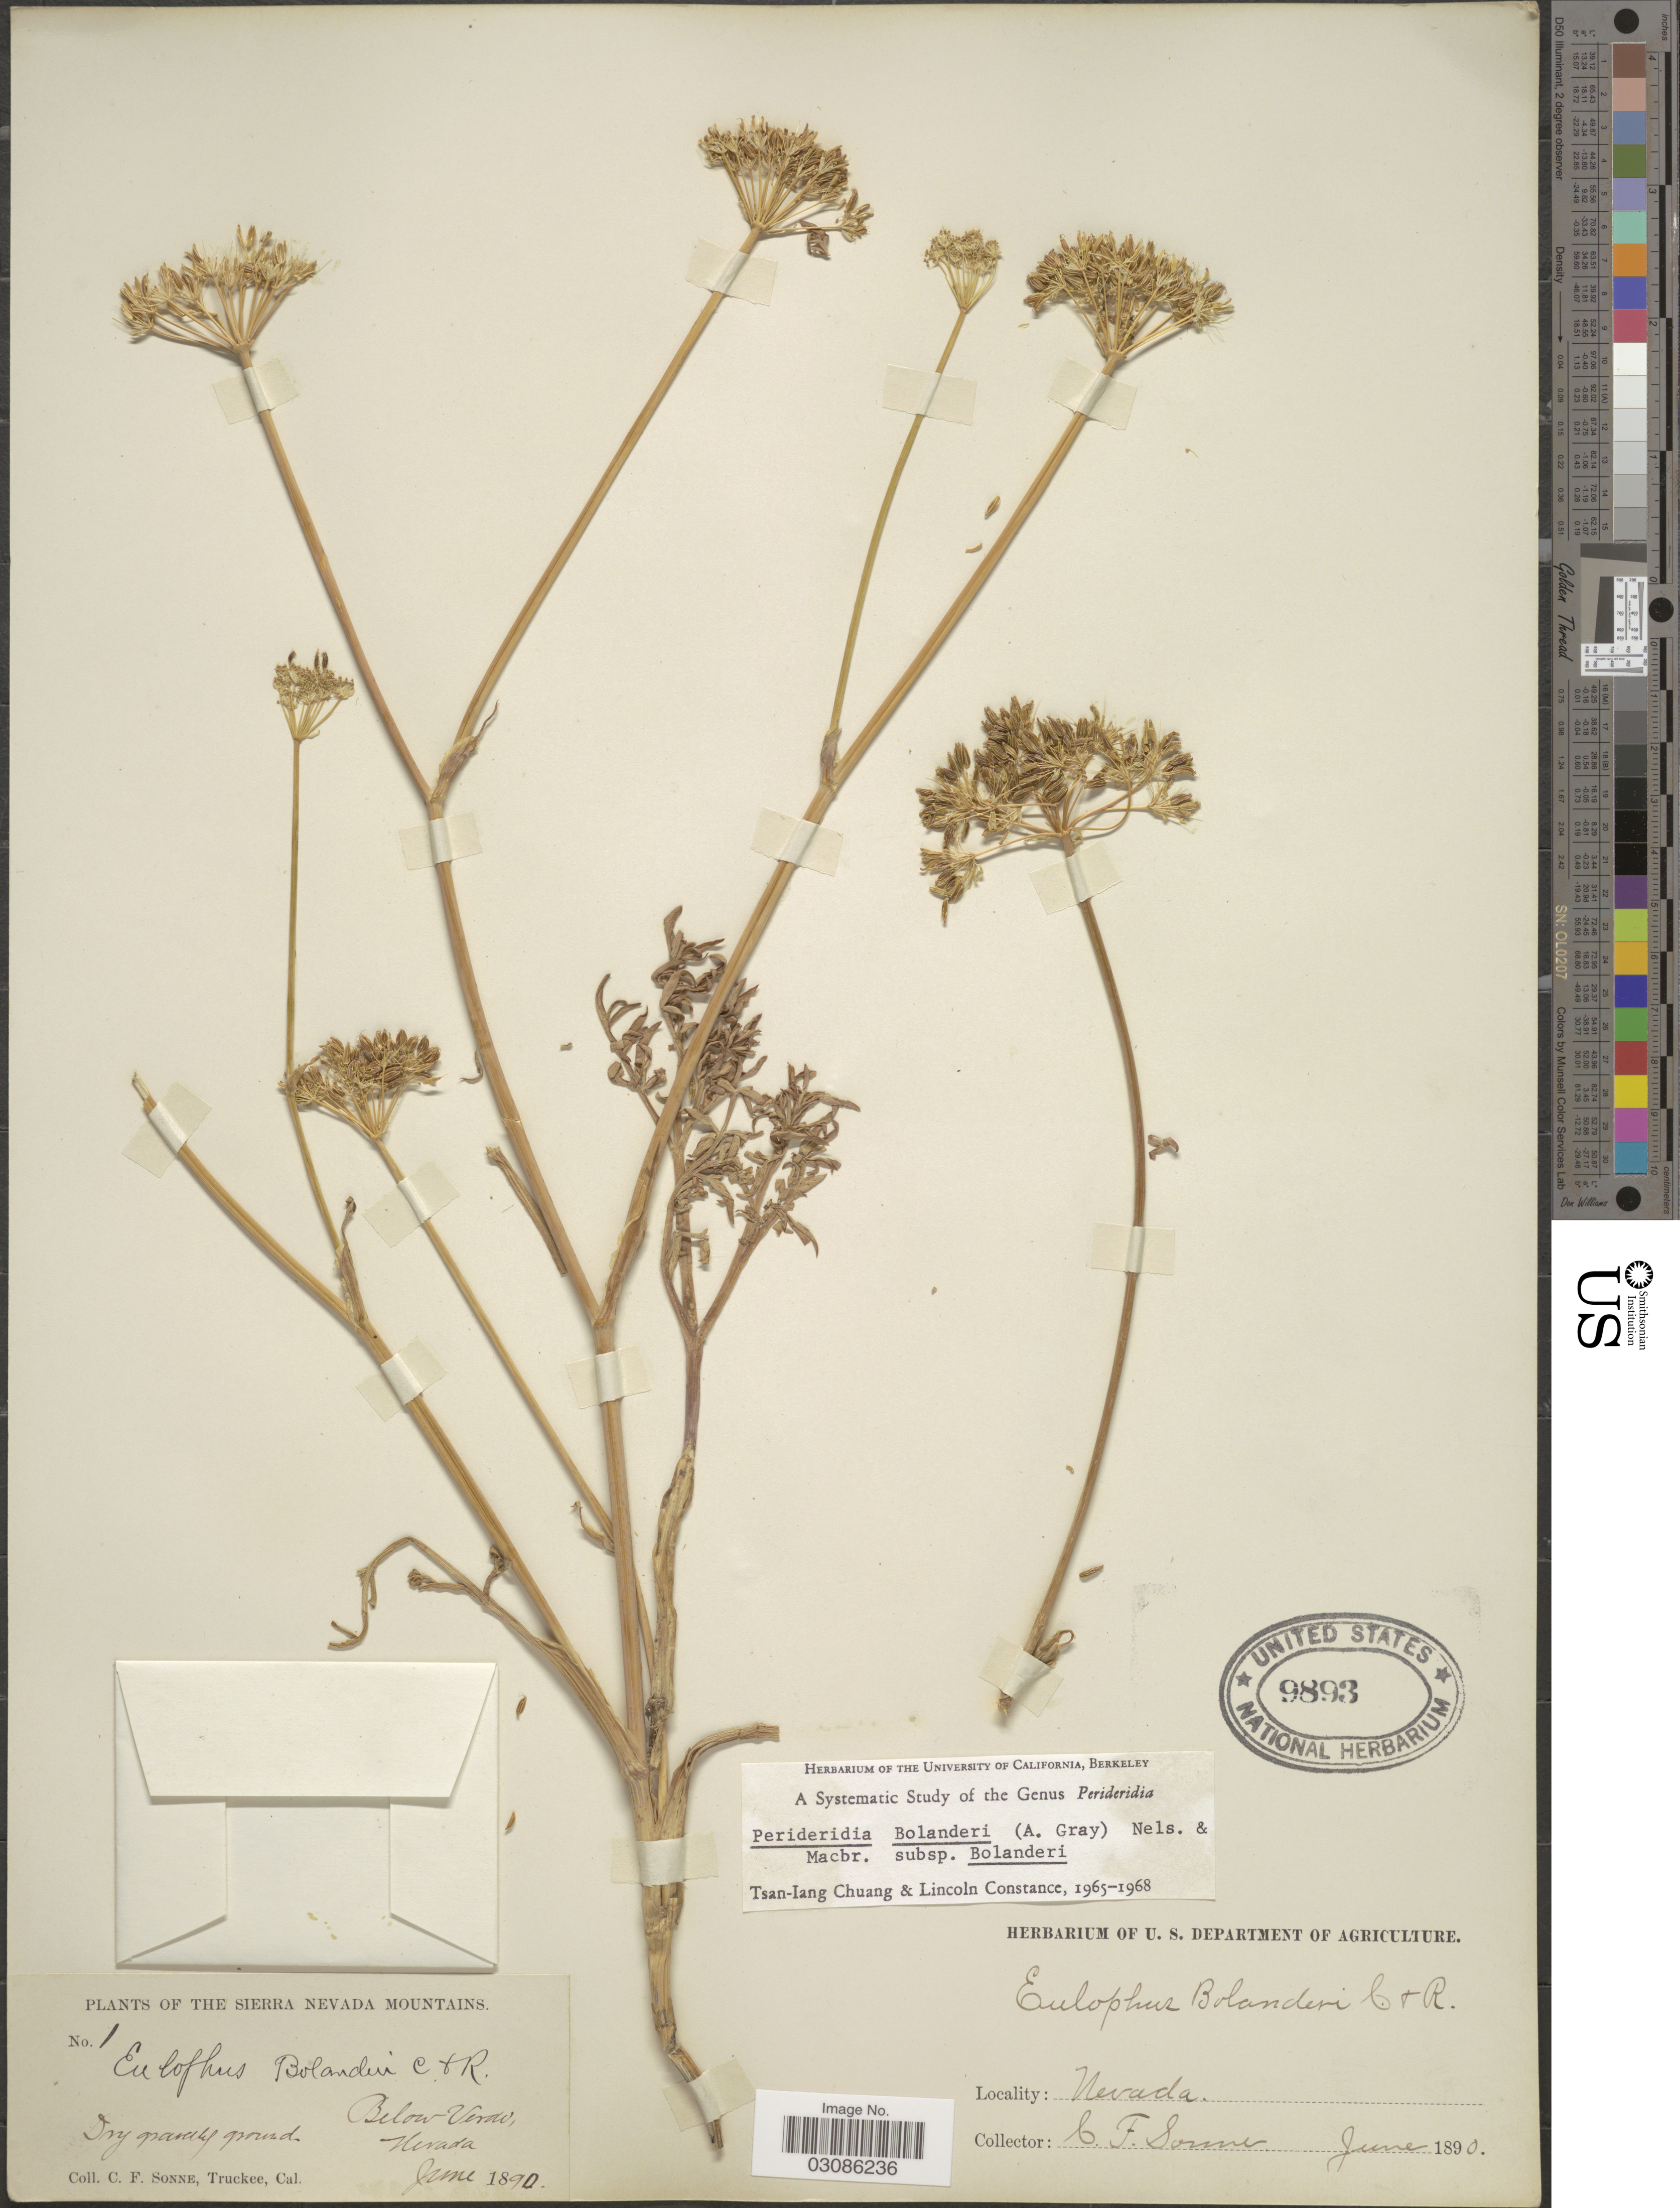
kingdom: Plantae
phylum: Tracheophyta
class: Magnoliopsida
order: Apiales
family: Apiaceae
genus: Perideridia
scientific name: Perideridia bolanderi subsp. bolanderi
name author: (A. Gray) A. Nelson & J.F. Macbr.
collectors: C. Sonne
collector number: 1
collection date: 1890-06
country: United States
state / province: Nevada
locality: The Sierra Nevada Mountains, Below Verdi.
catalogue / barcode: US 9893